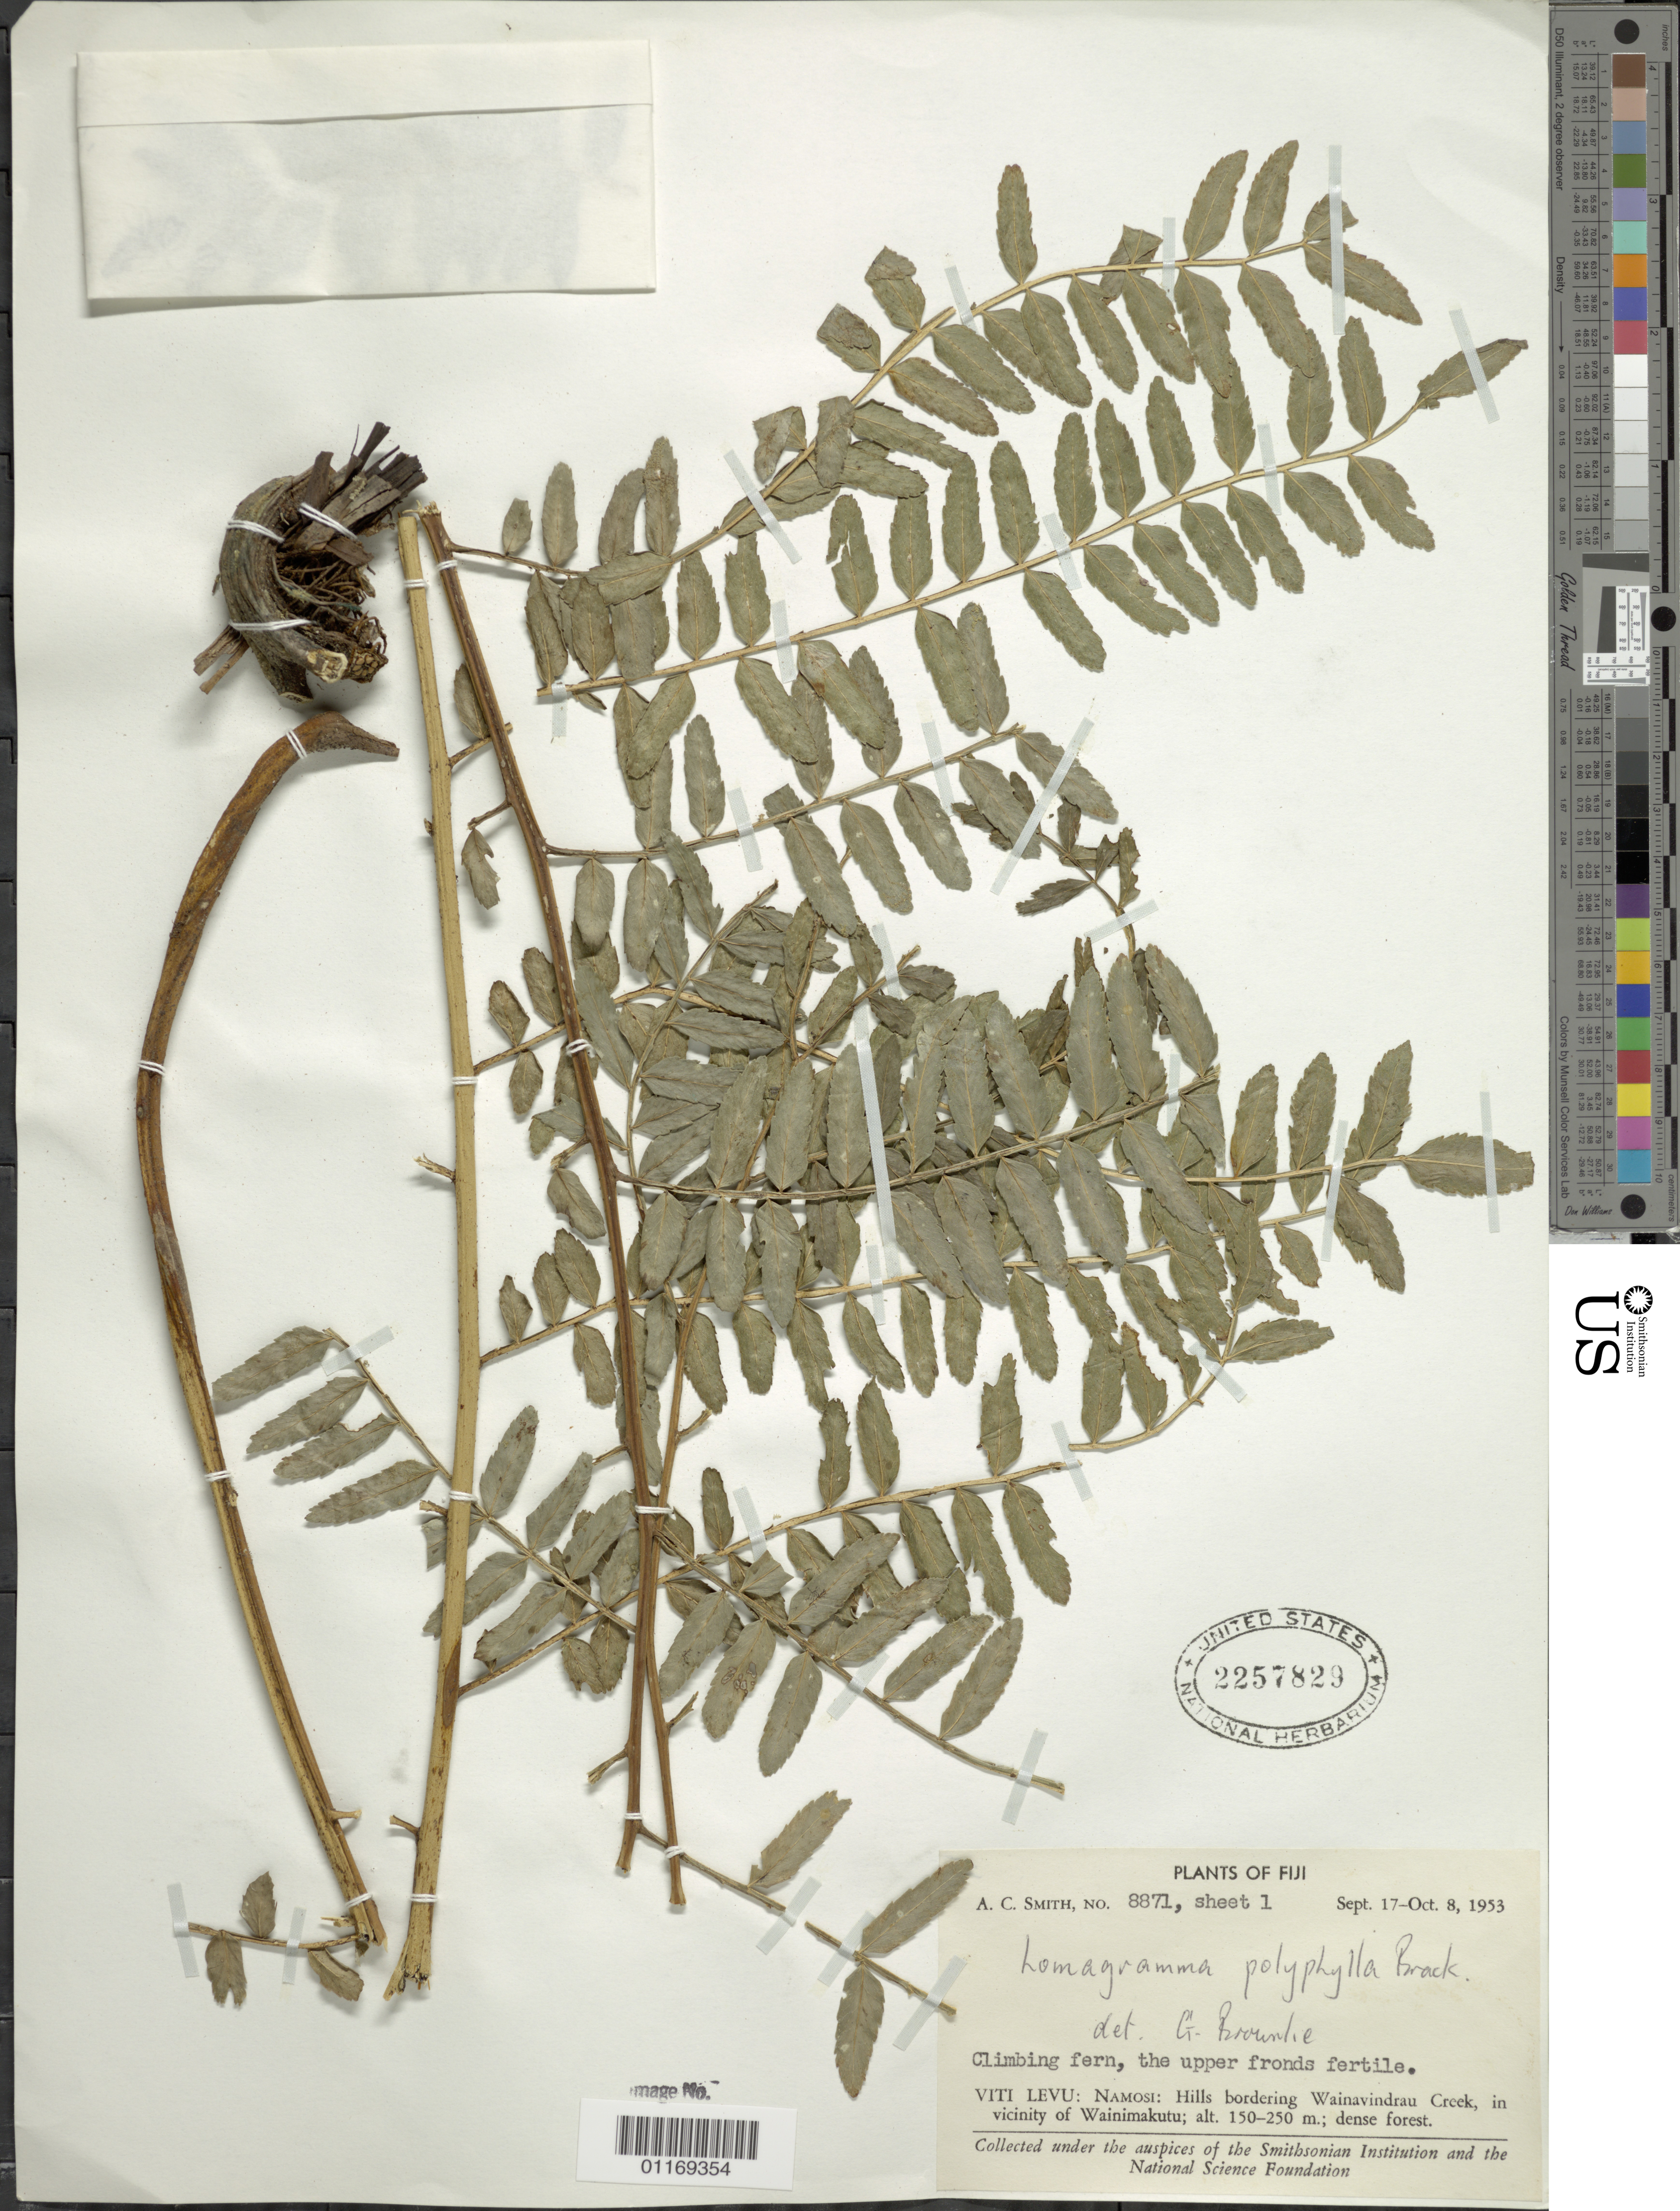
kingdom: Plantae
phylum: Tracheophyta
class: Polypodiopsida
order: Polypodiales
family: Dryopteridaceae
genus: Lomagramma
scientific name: Lomagramma polyphylla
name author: Brack. in Wilkes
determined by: Brownlie, G.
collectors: A. C. Smith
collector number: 8871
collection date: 1953-09-17/1953-10-08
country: Fiji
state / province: Central Division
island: Viti Levu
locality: Hills bordering Wainavindrau Creek, in vicinity of Wainimakutu, Namosi Prov., Viti Levu, Fiji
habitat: Dense forest.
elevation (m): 150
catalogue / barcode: US 2257829